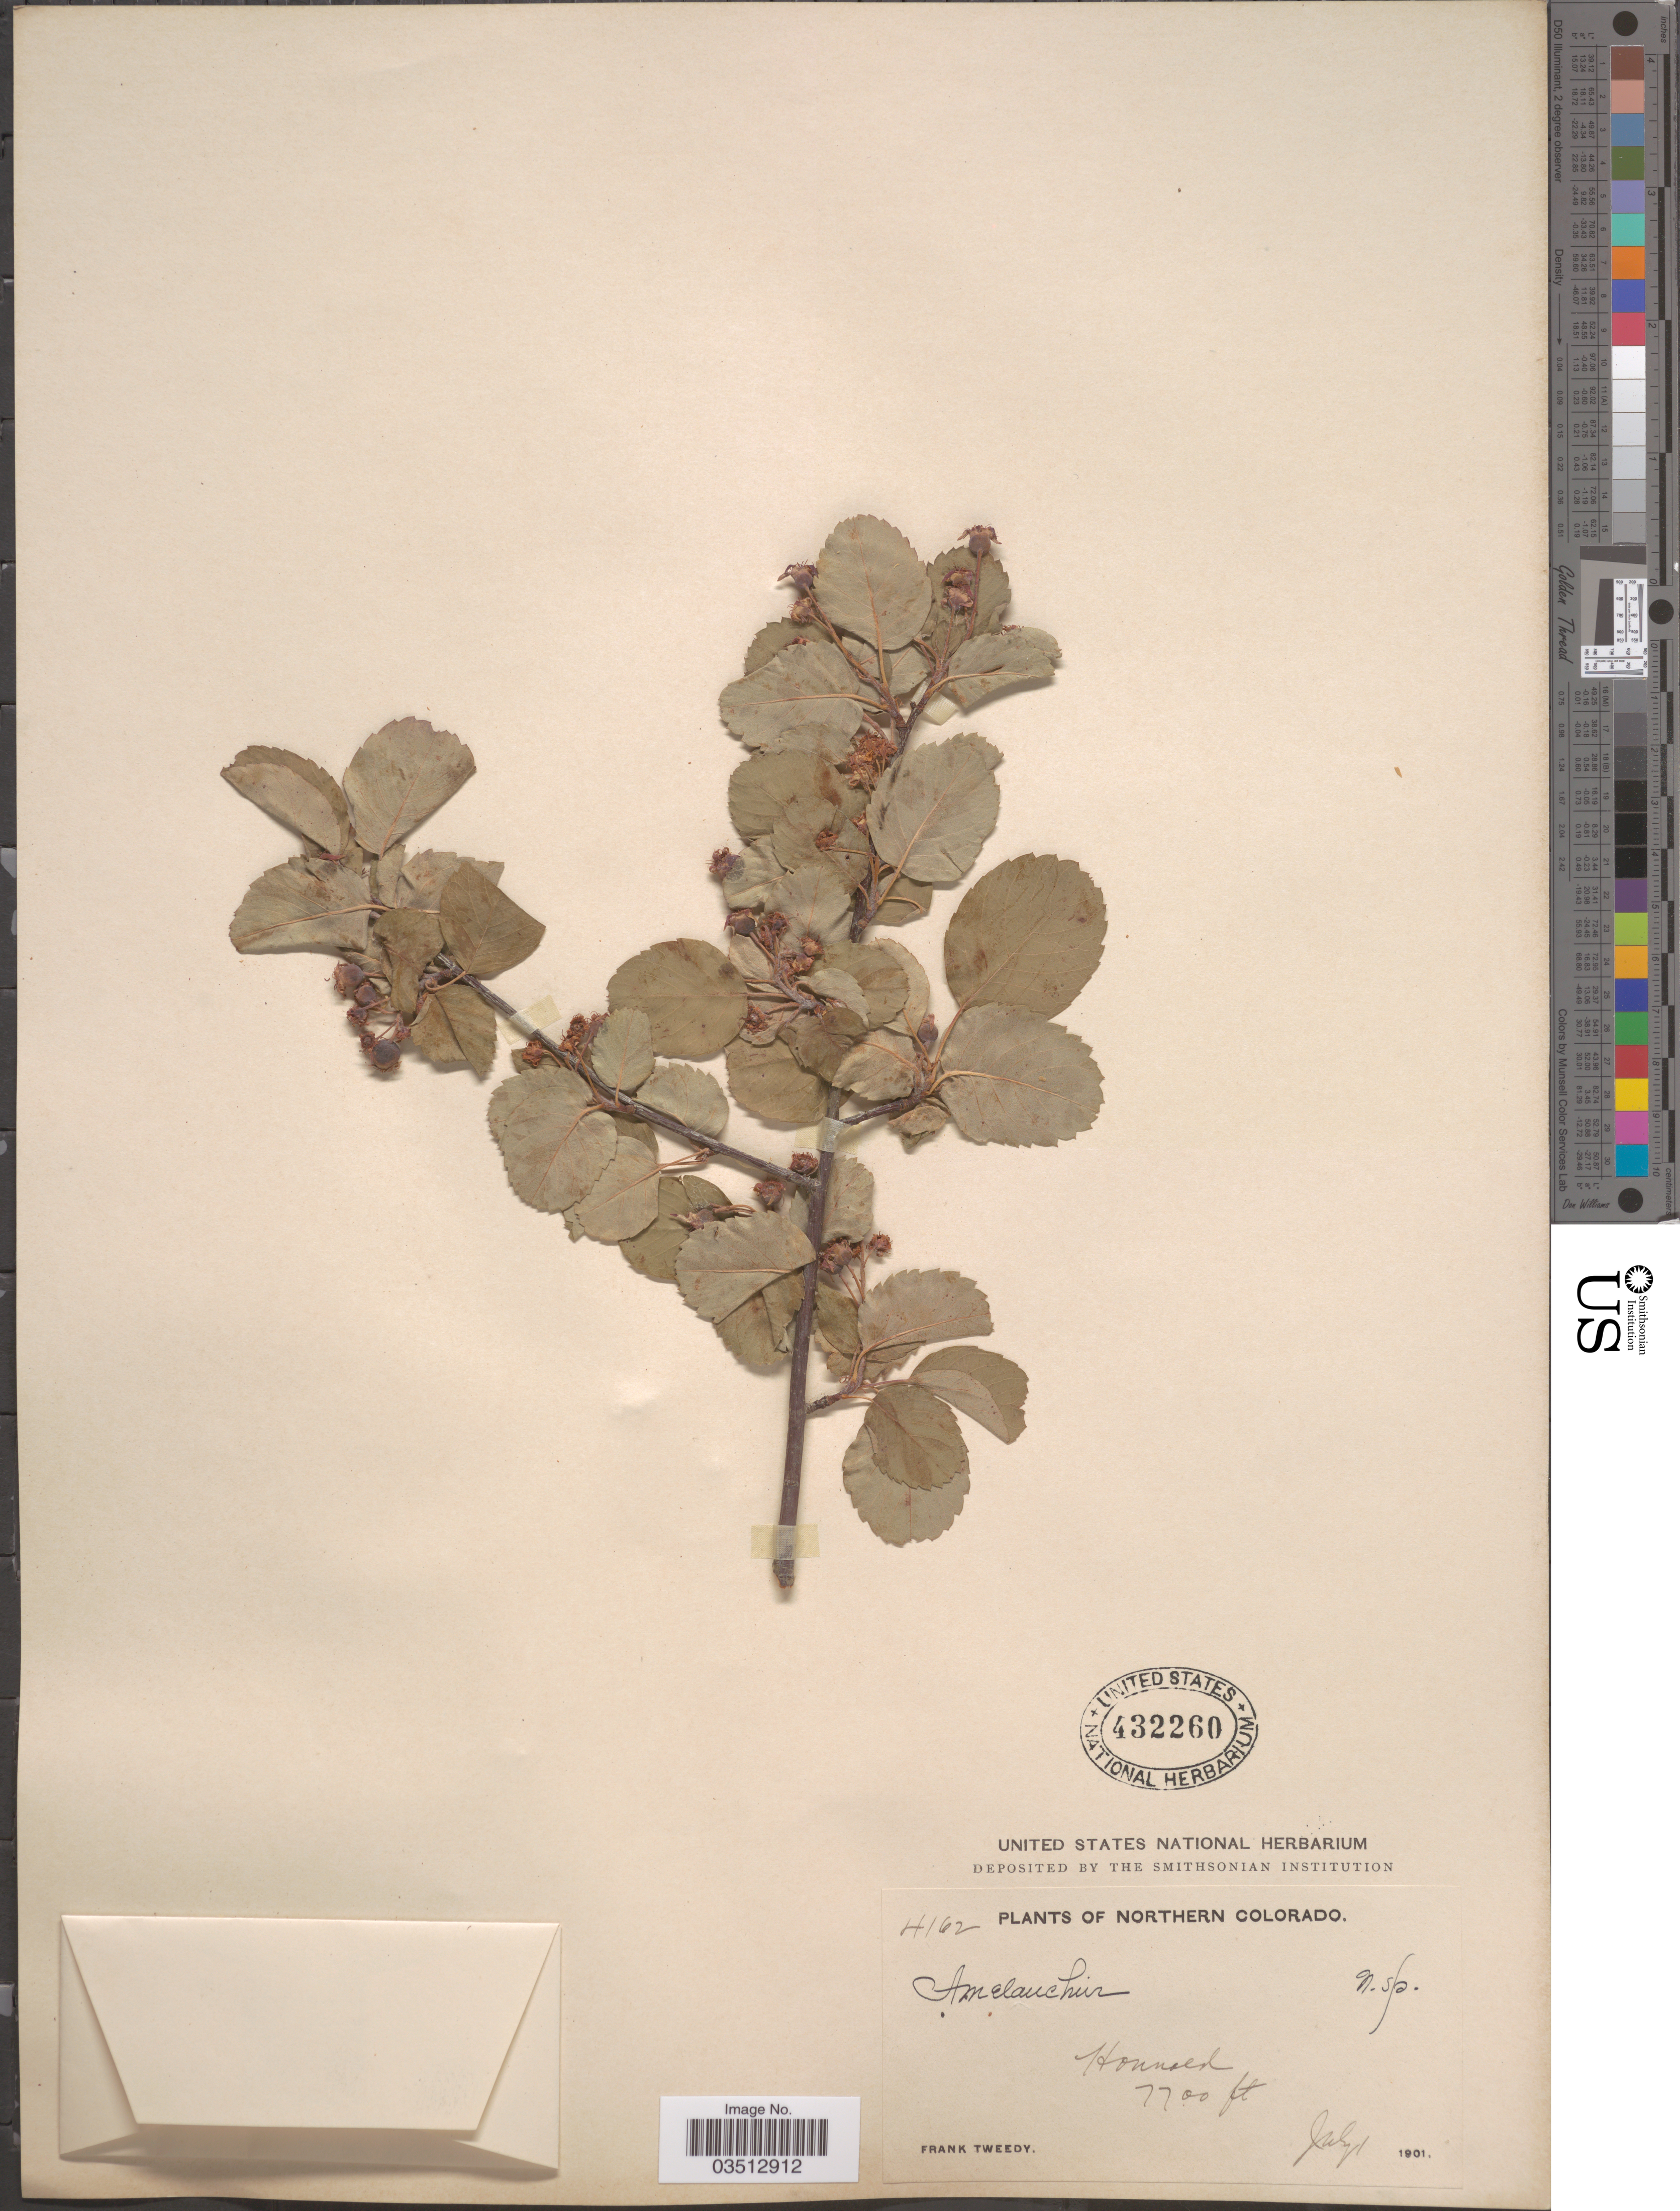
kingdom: Plantae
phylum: Tracheophyta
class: Magnoliopsida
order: Rosales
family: Rosaceae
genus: Amelanchier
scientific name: Amelanchier sp.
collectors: F. Tweedy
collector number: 4162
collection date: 1901-07-01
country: United States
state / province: Colorado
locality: Northern Colorado. Honnold.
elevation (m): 2347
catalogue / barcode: US 432260